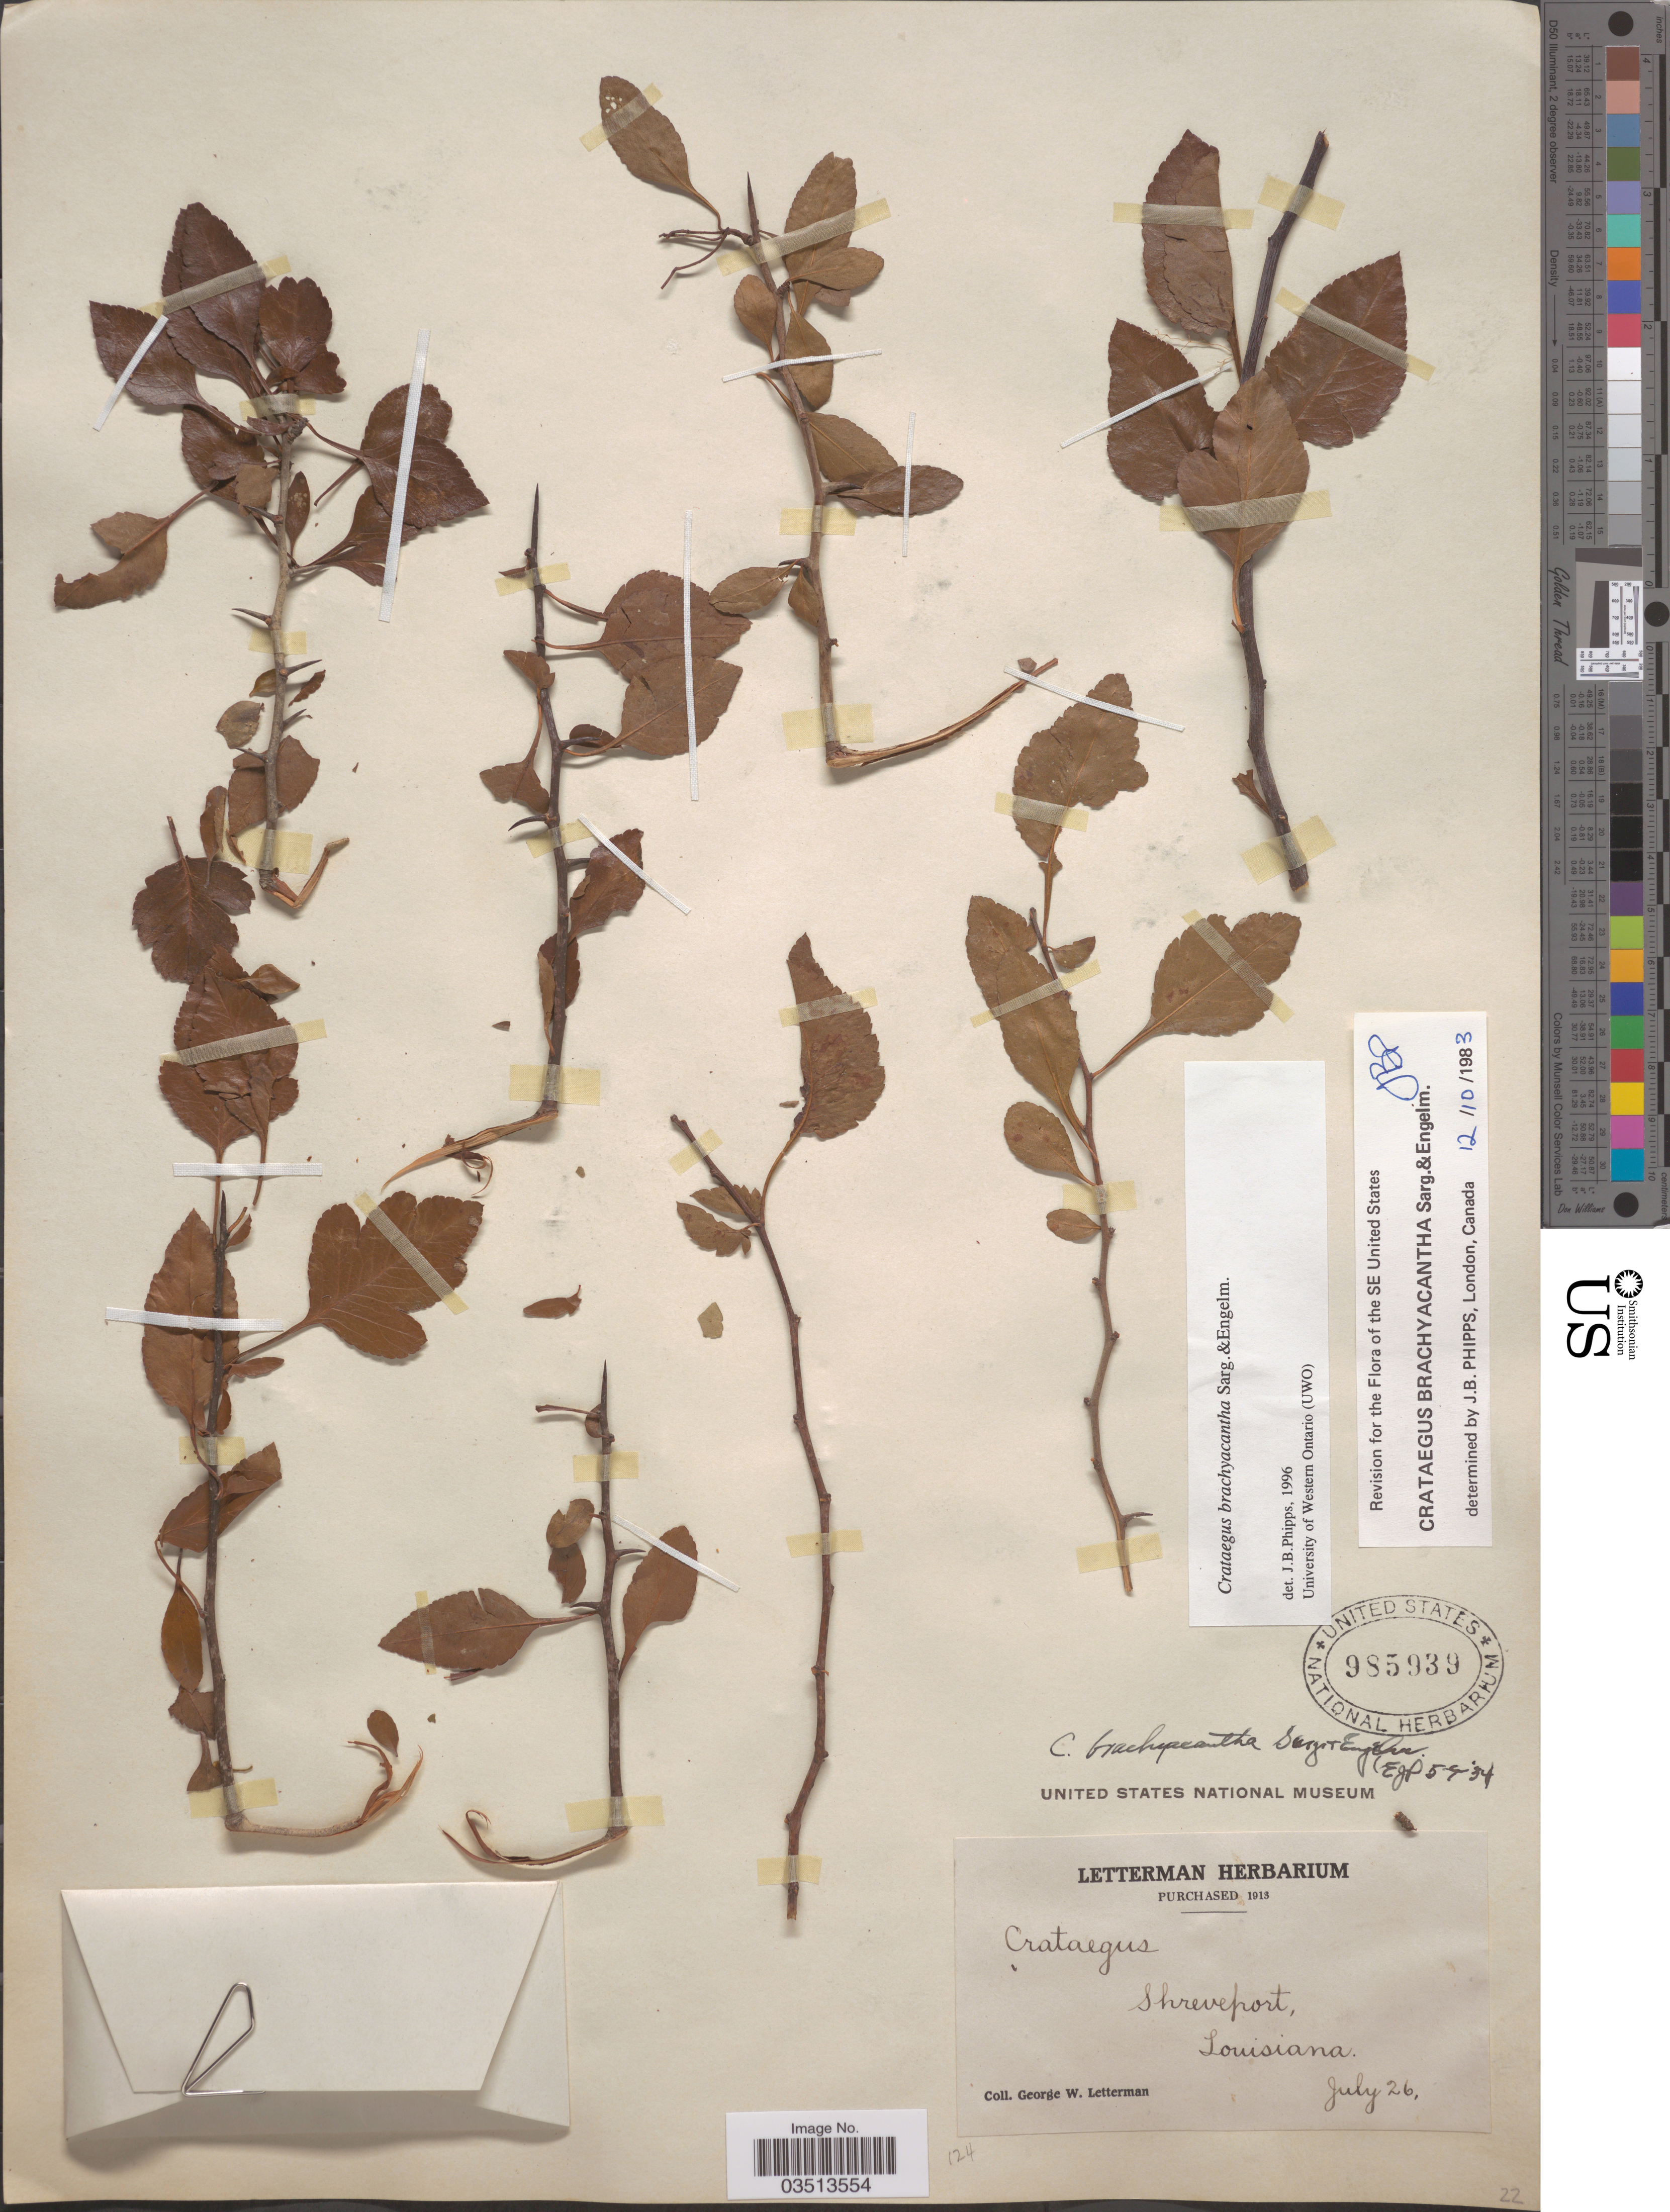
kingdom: Plantae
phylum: Tracheophyta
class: Magnoliopsida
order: Rosales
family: Rosaceae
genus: Crataegus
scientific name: Crataegus brachyacantha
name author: Sarg. & Engelm.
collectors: G. W. Letterman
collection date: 1913-07-26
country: United States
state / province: Louisiana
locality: Shreveport.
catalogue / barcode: US 985939